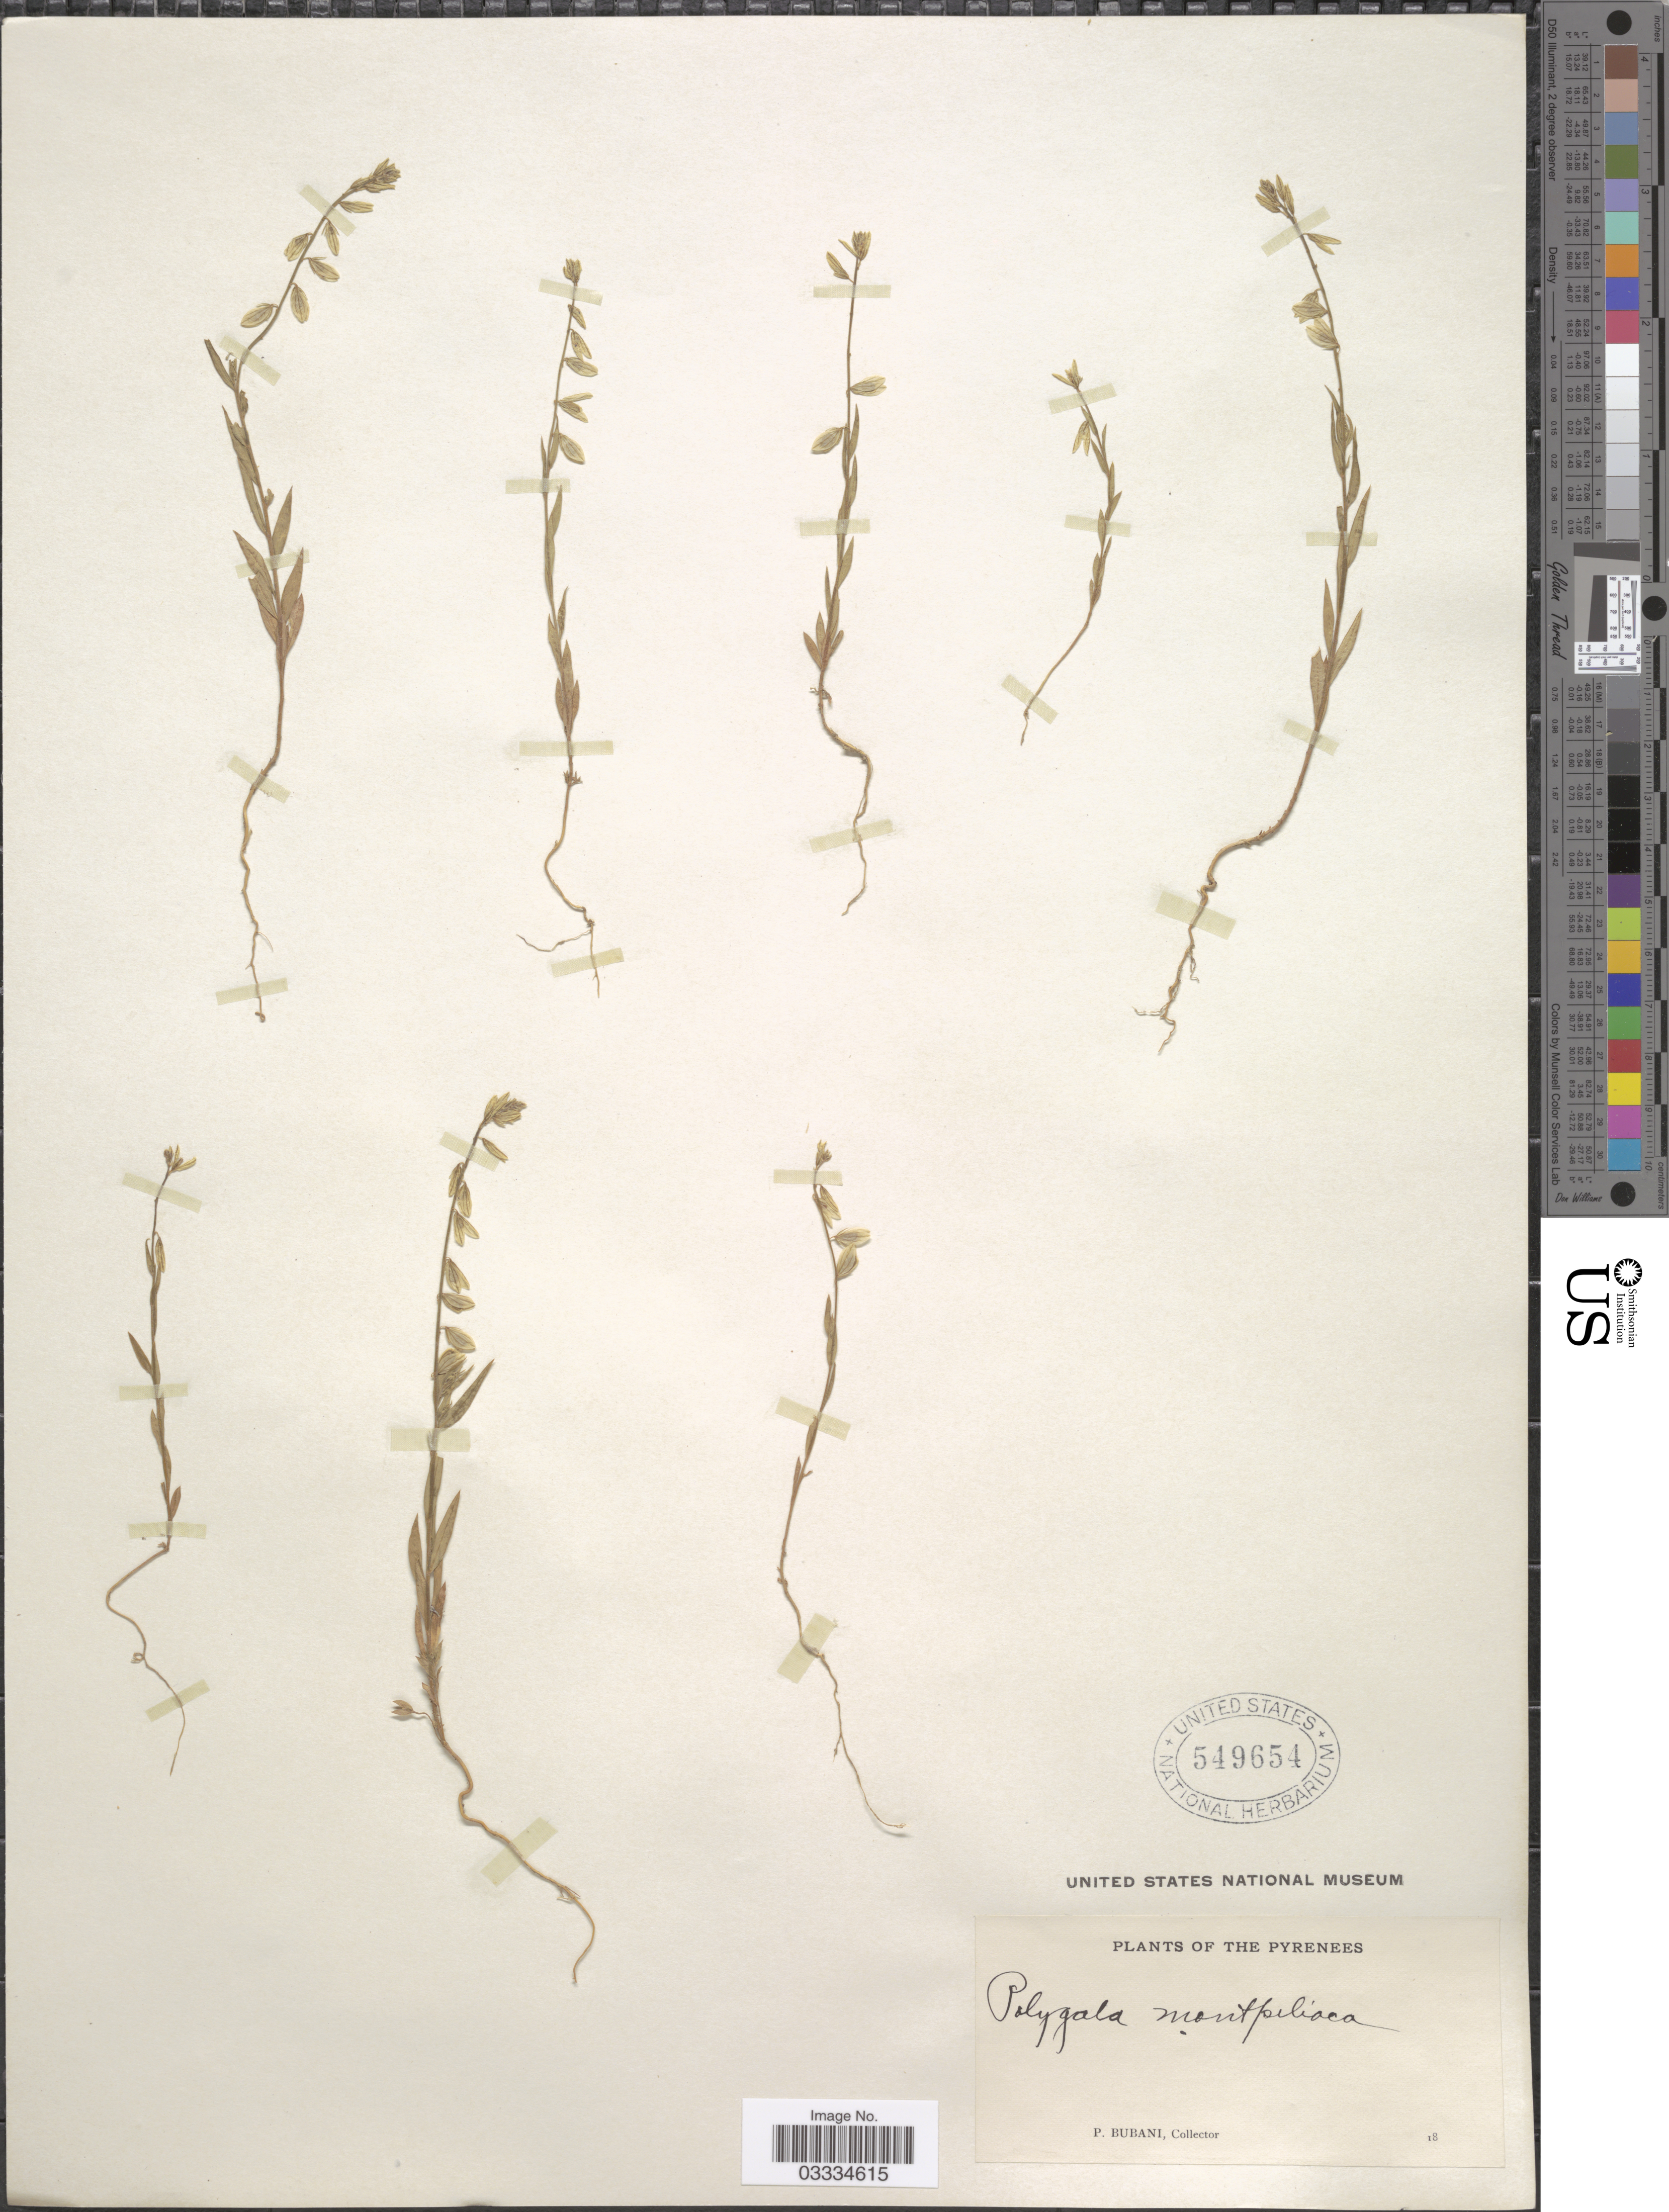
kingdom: Plantae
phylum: Tracheophyta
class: Magnoliopsida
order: Fabales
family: Polygalaceae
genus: Polygala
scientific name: Polygala monspeliaca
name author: L.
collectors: P. Bubani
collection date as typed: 18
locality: The Pyrenees.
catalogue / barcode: US 549654